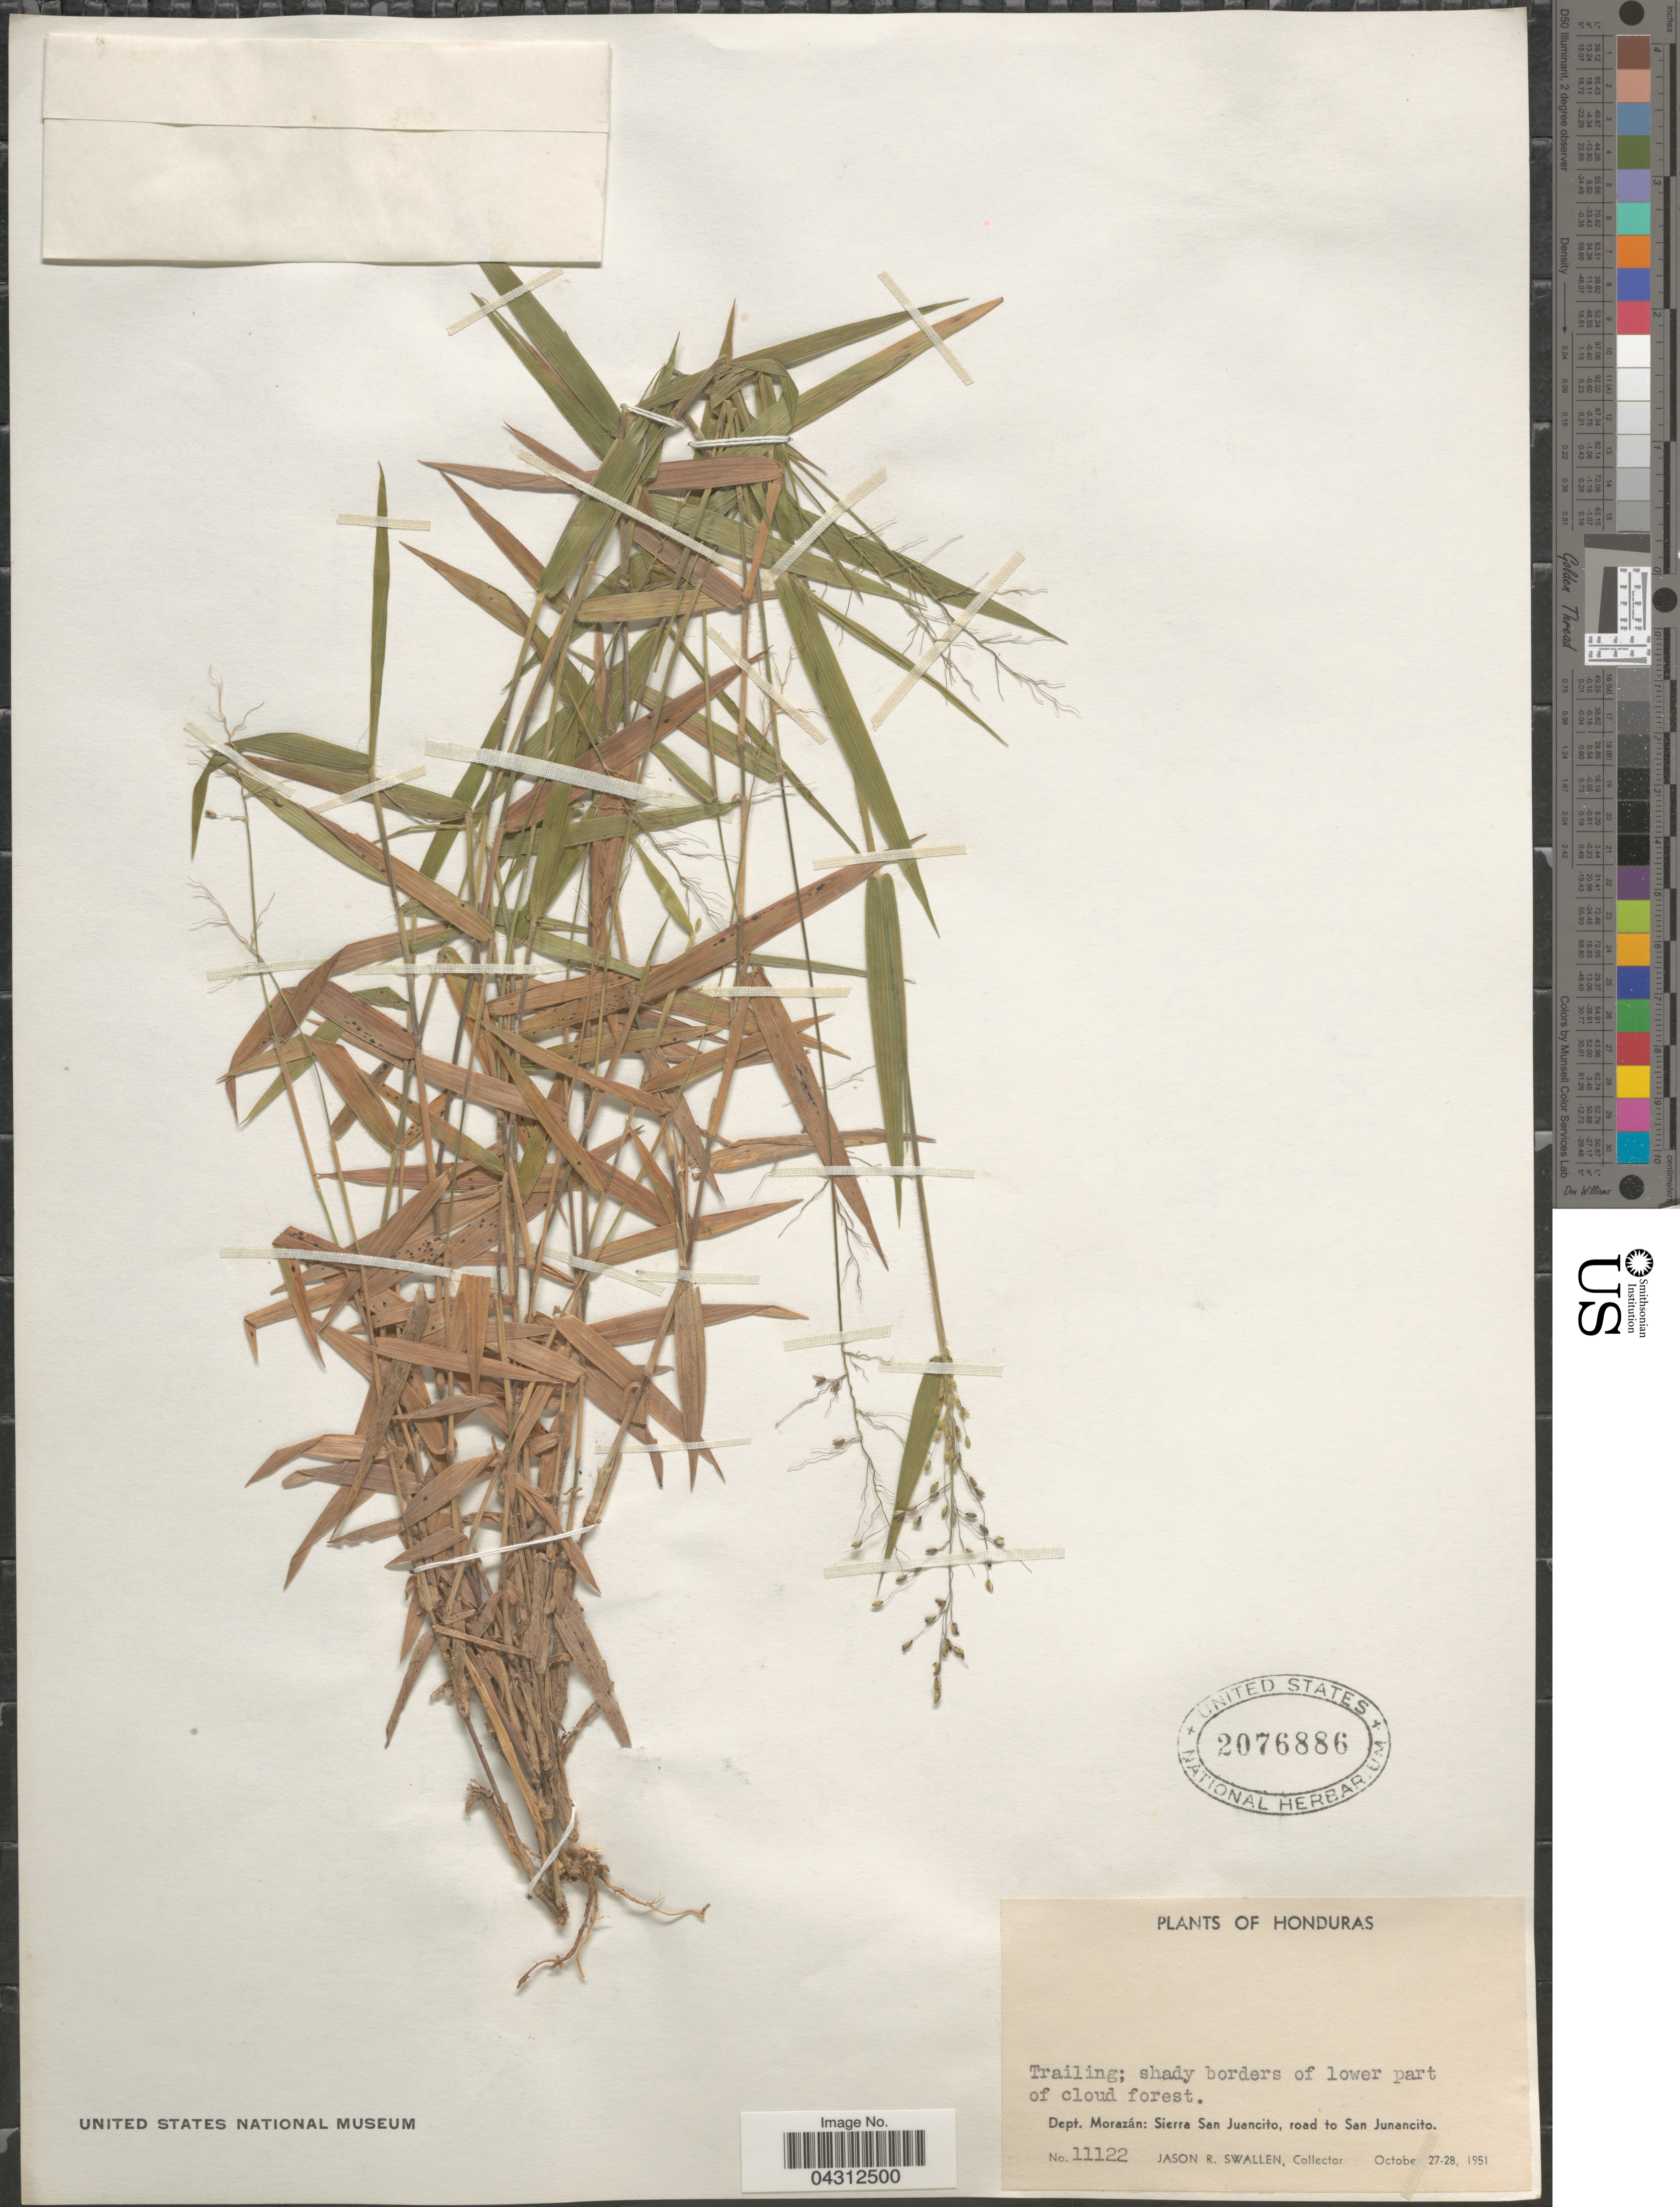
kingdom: Plantae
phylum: Tracheophyta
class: Liliopsida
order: Poales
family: Poaceae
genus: Panicum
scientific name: Panicum sp.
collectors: J. R. Swallen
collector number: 11122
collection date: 1951-10-27/1951-10-28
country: Honduras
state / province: Fco. Morazán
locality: Dept. Morazán: Sierra San Juancito, road to San Junancito.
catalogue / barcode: US 2076886